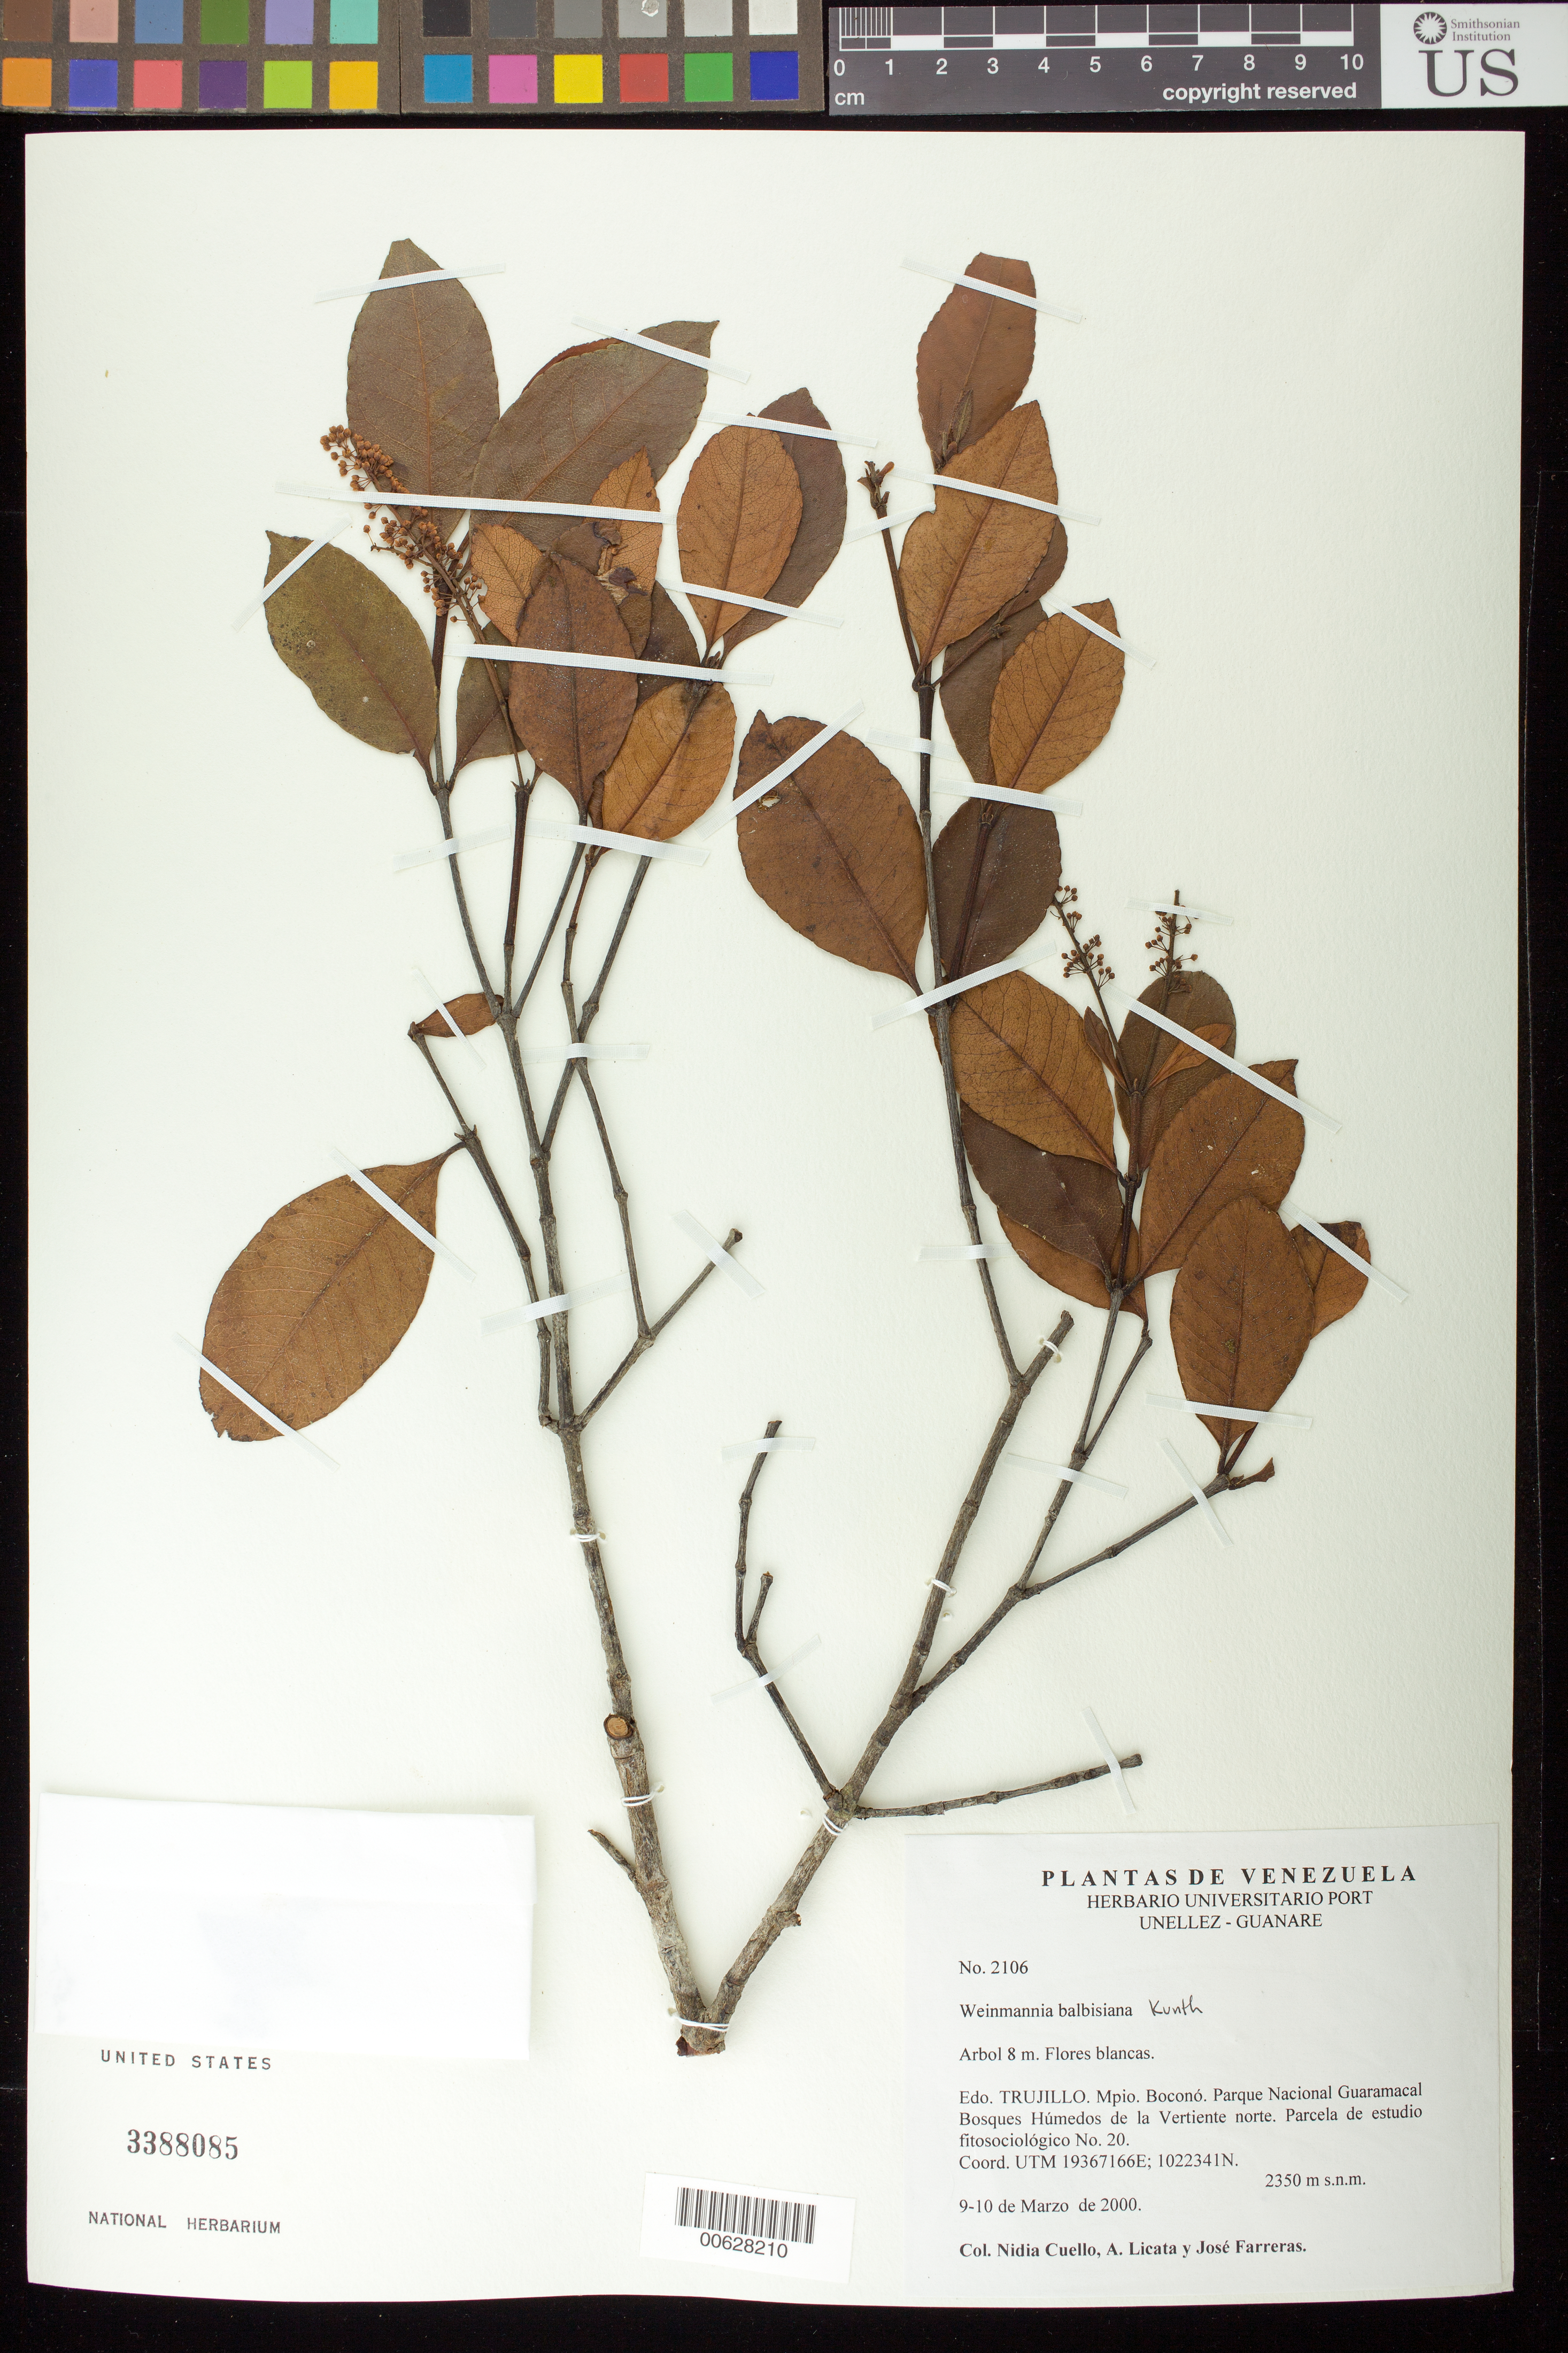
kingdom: Plantae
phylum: Tracheophyta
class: Magnoliopsida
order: Oxalidales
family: Cunoniaceae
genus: Weinmannia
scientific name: Weinmannia balbisiana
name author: Kunth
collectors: N. L. Cuello, A. Licata & J. Farreras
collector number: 2106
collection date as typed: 09 Mar 2000 to 10 Mar 2000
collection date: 2000-03-09/2000-03-10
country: Venezuela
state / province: Trujillo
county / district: Boconó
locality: Parque Nacional Guaramacal, vertiente N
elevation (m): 2350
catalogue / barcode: US 3388085